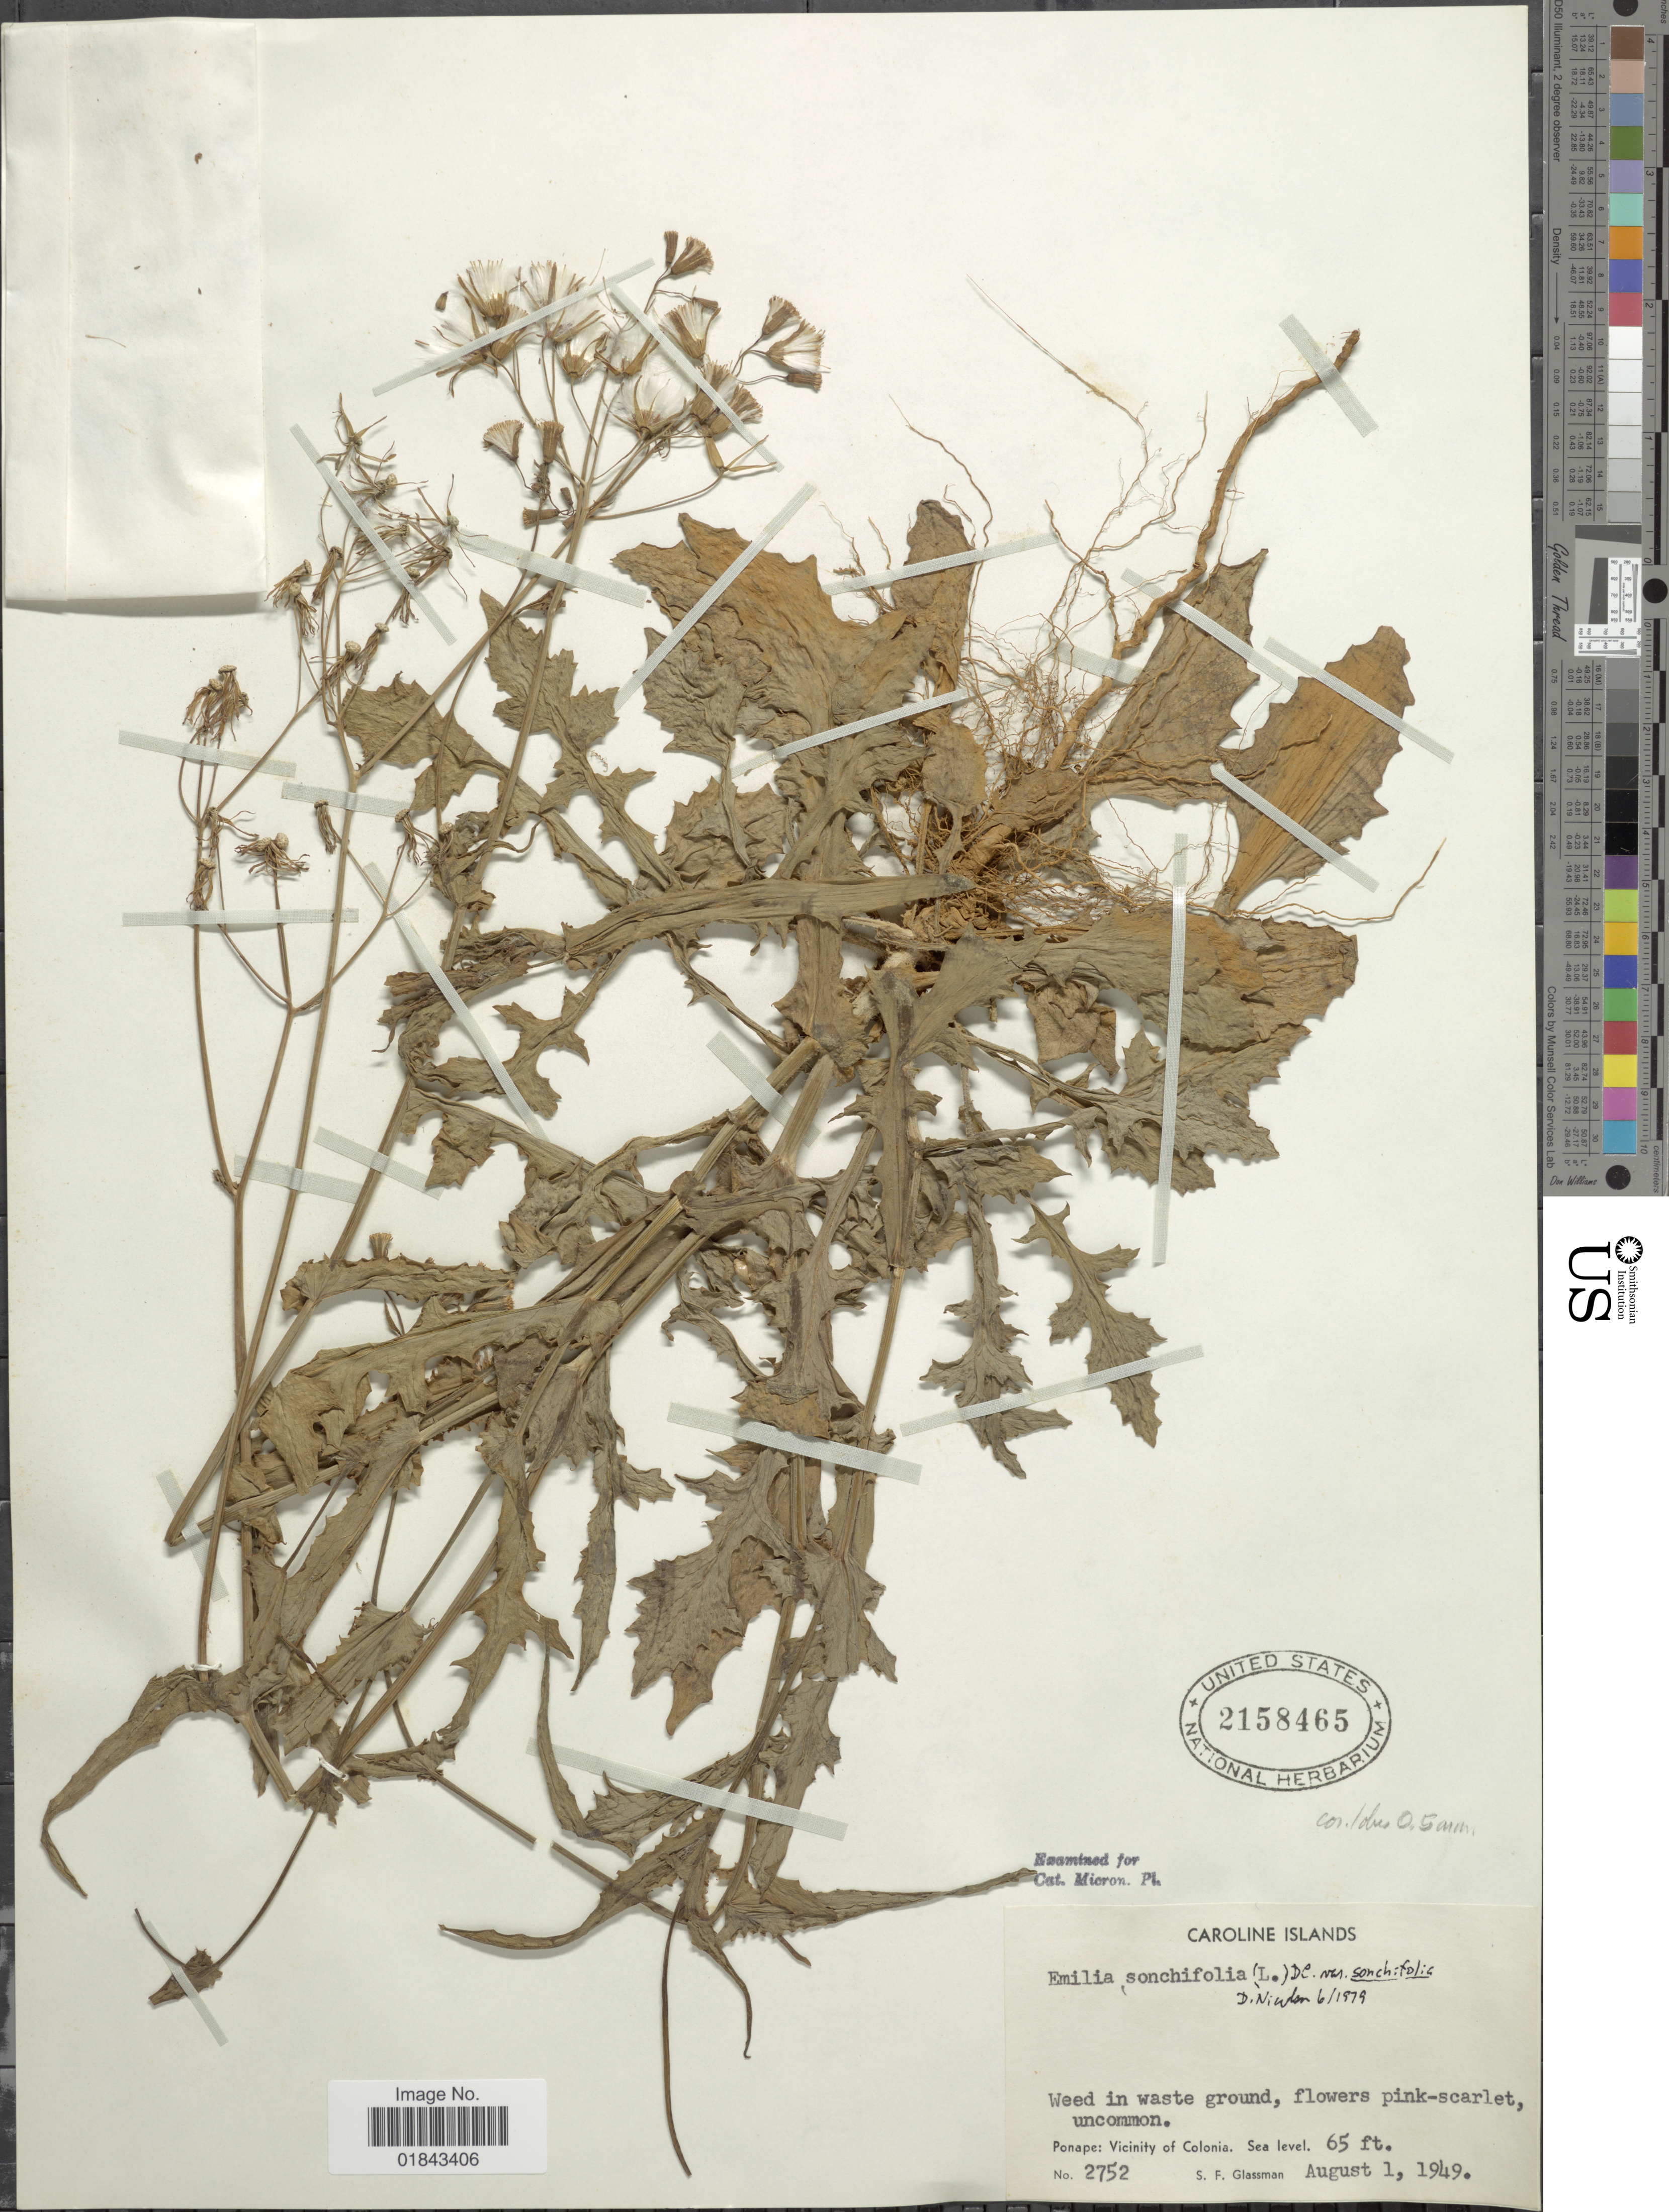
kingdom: Plantae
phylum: Tracheophyta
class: Magnoliopsida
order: Asterales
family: Asteraceae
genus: Emilia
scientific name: Emilia sonchifolia var. sonchifolia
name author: (L.) DC.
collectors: S. F. Glassman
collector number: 2752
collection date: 1949-08-01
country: Micronesia, Federated States of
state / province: Pohnpei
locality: Caroline Islands, Ponape: vicinity of Colonia.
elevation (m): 20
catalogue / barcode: US 2158465